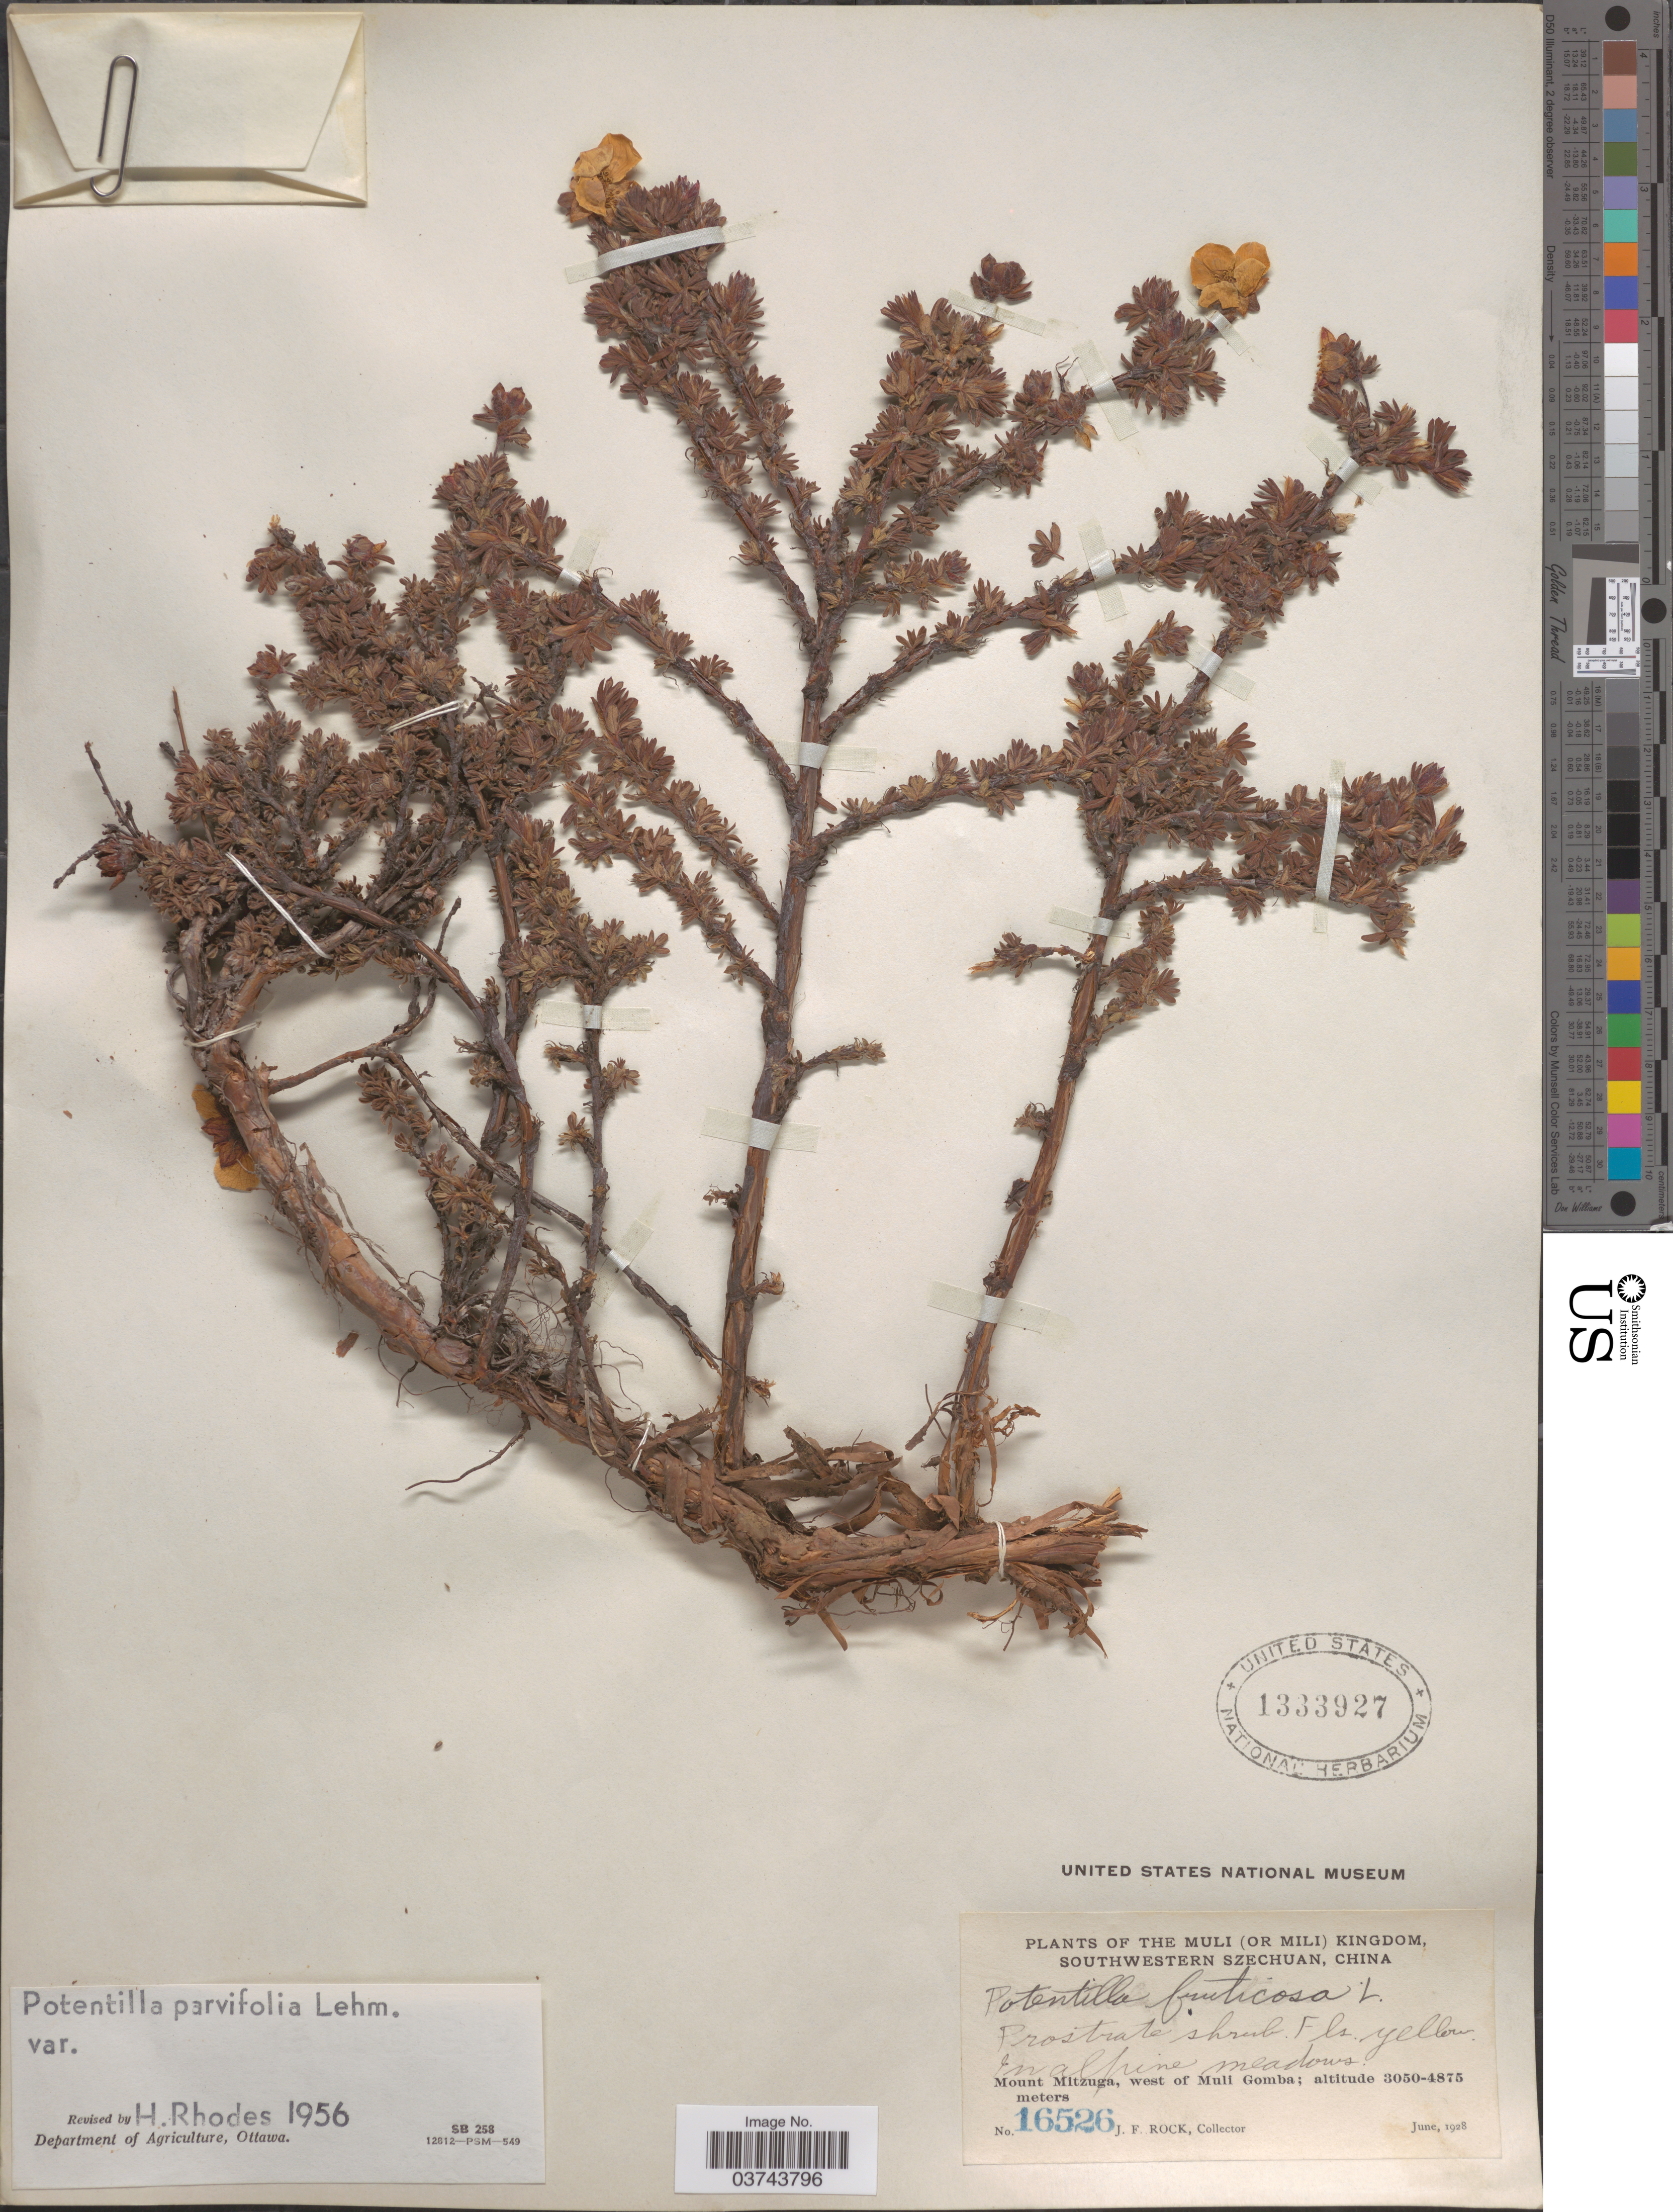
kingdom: Plantae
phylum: Tracheophyta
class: Magnoliopsida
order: Rosales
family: Rosaceae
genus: Dasiphora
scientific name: Dasiphora parvifolia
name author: (Fisch. ex Lehm.) Juz.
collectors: J. Rock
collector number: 16526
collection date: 1928-06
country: China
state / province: Sichuan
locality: The Muli (or Mili) Kingdom, Southwestern Szechuan. Mount Mitzuga, west of Muli Gomba.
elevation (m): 3050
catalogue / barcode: US 1333927